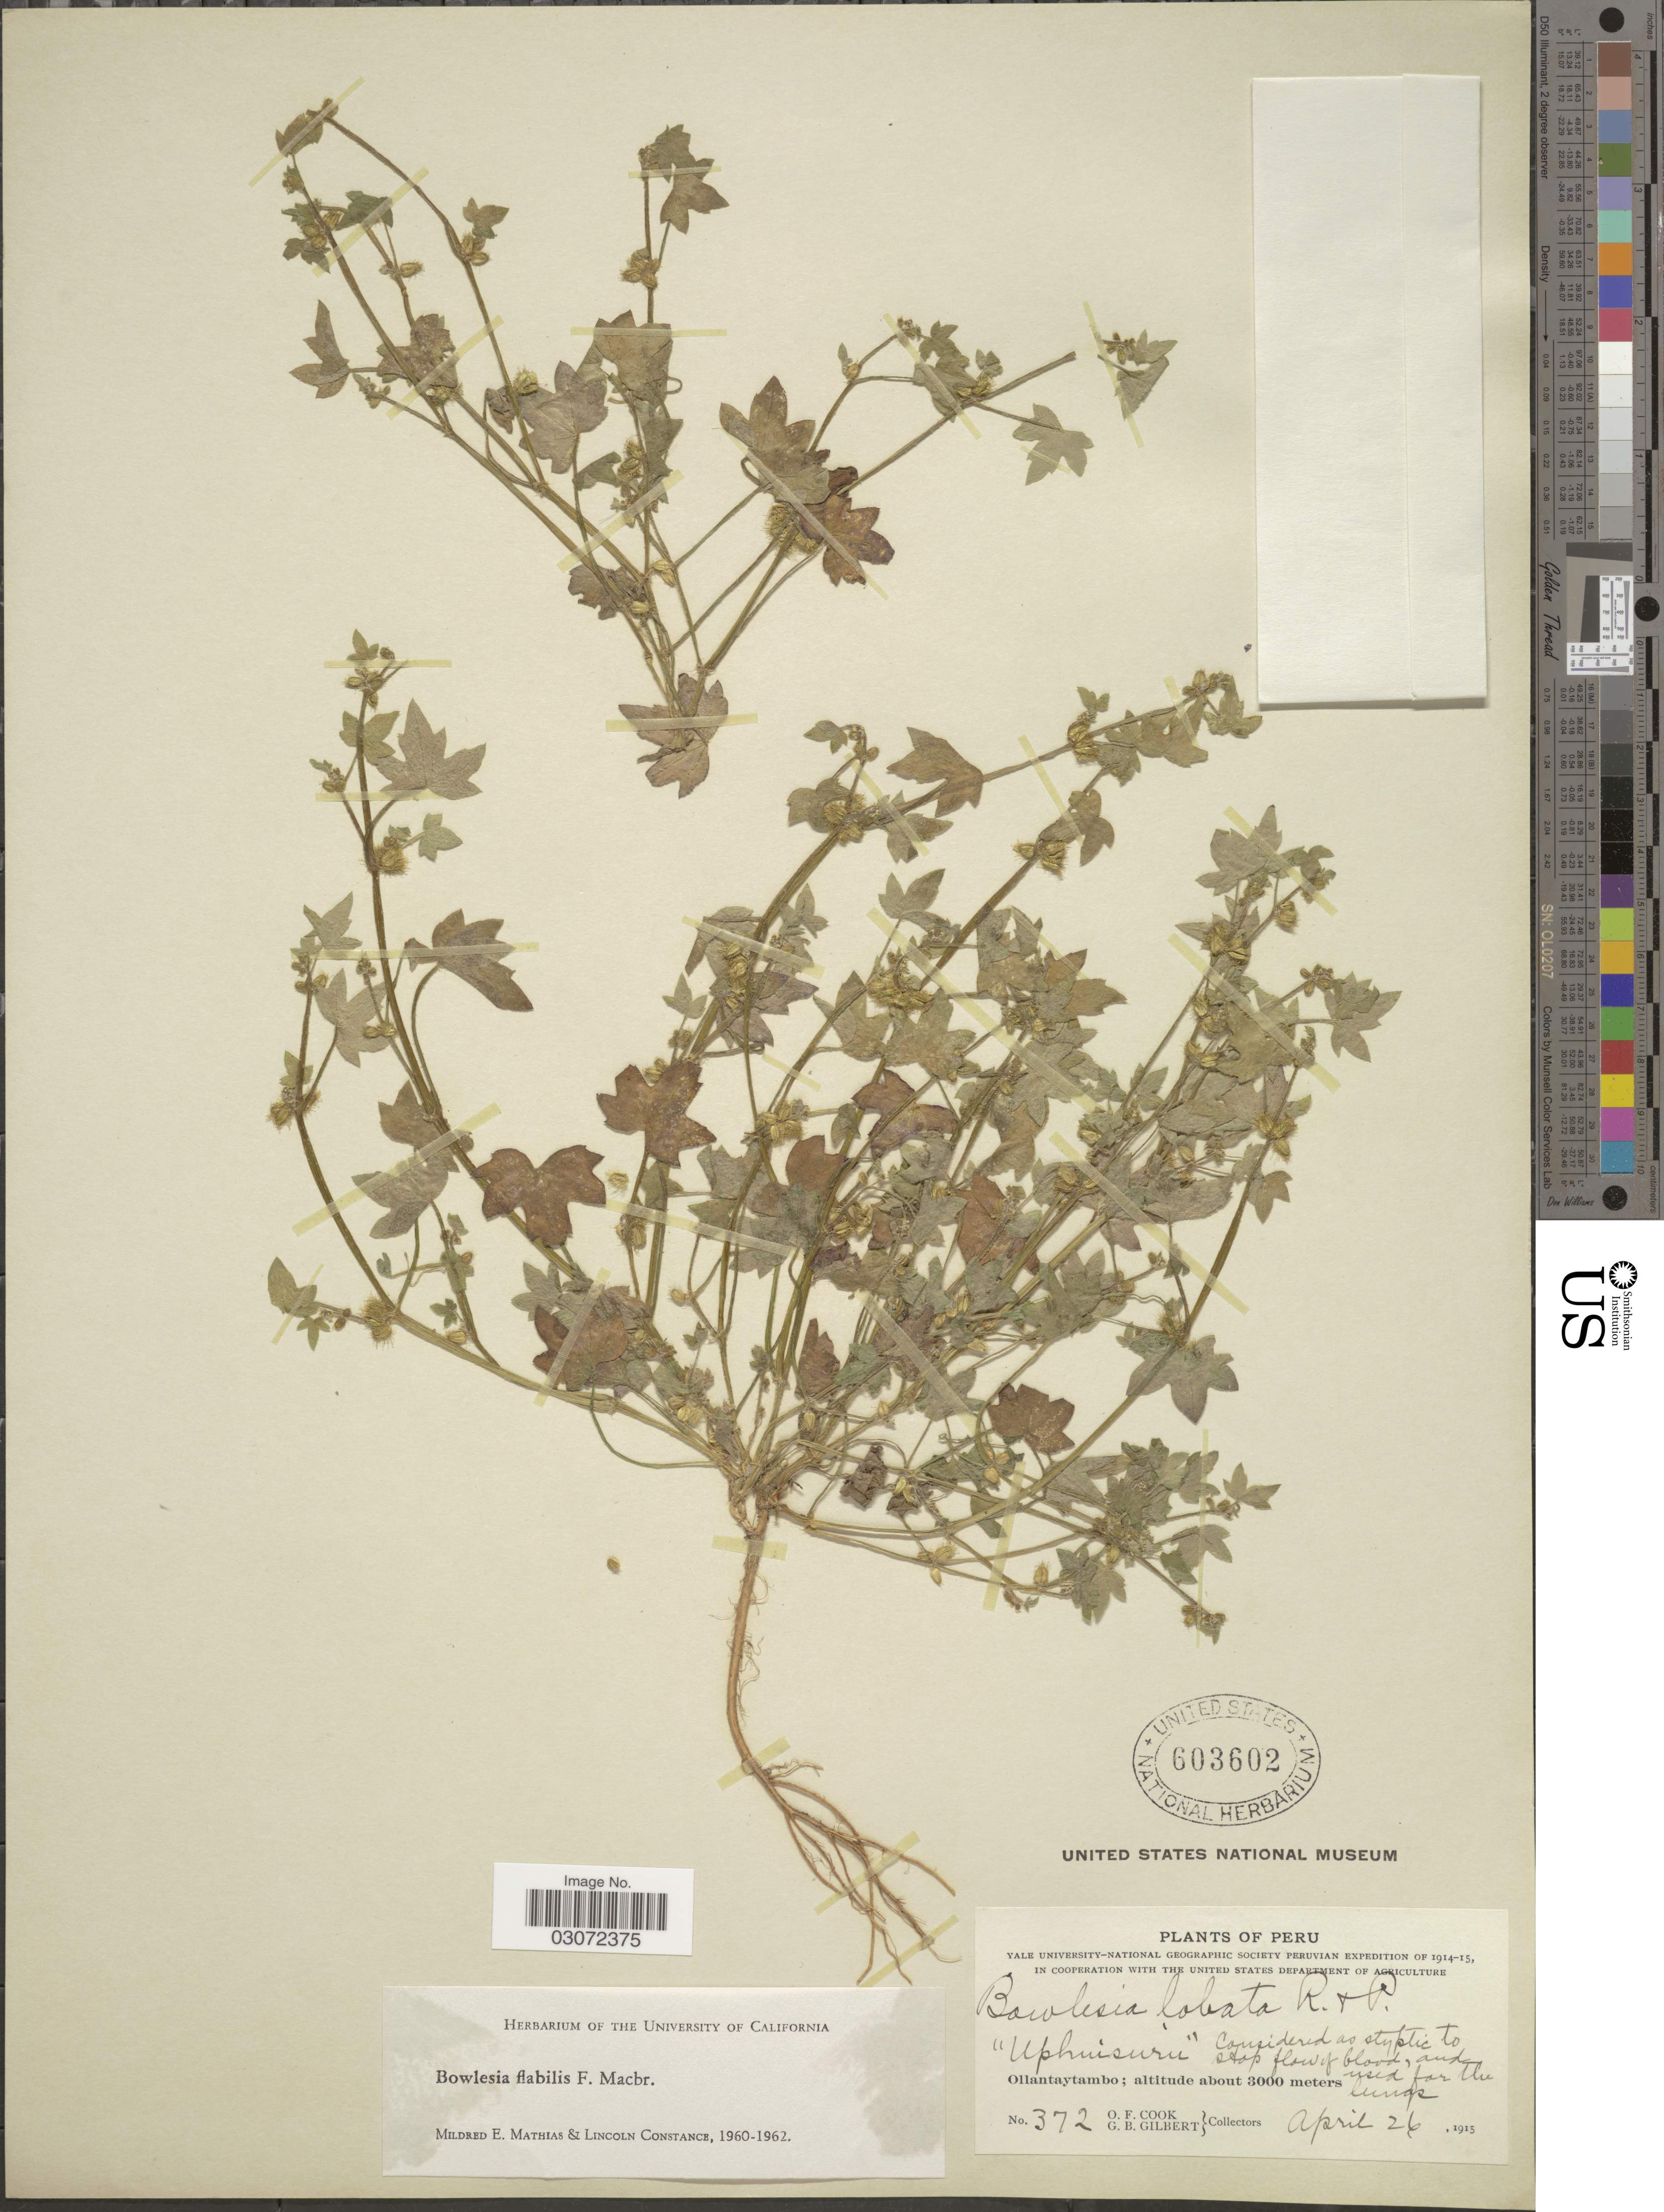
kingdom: Plantae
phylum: Tracheophyta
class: Magnoliopsida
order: Apiales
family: Apiaceae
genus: Bowlesia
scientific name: Bowlesia flabilis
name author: J.F. Macbr.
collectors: O. F. Cook & G. B. Gilbert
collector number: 372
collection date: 1915-04-26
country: Peru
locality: Ollantaytambo.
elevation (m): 3000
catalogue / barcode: US 603602